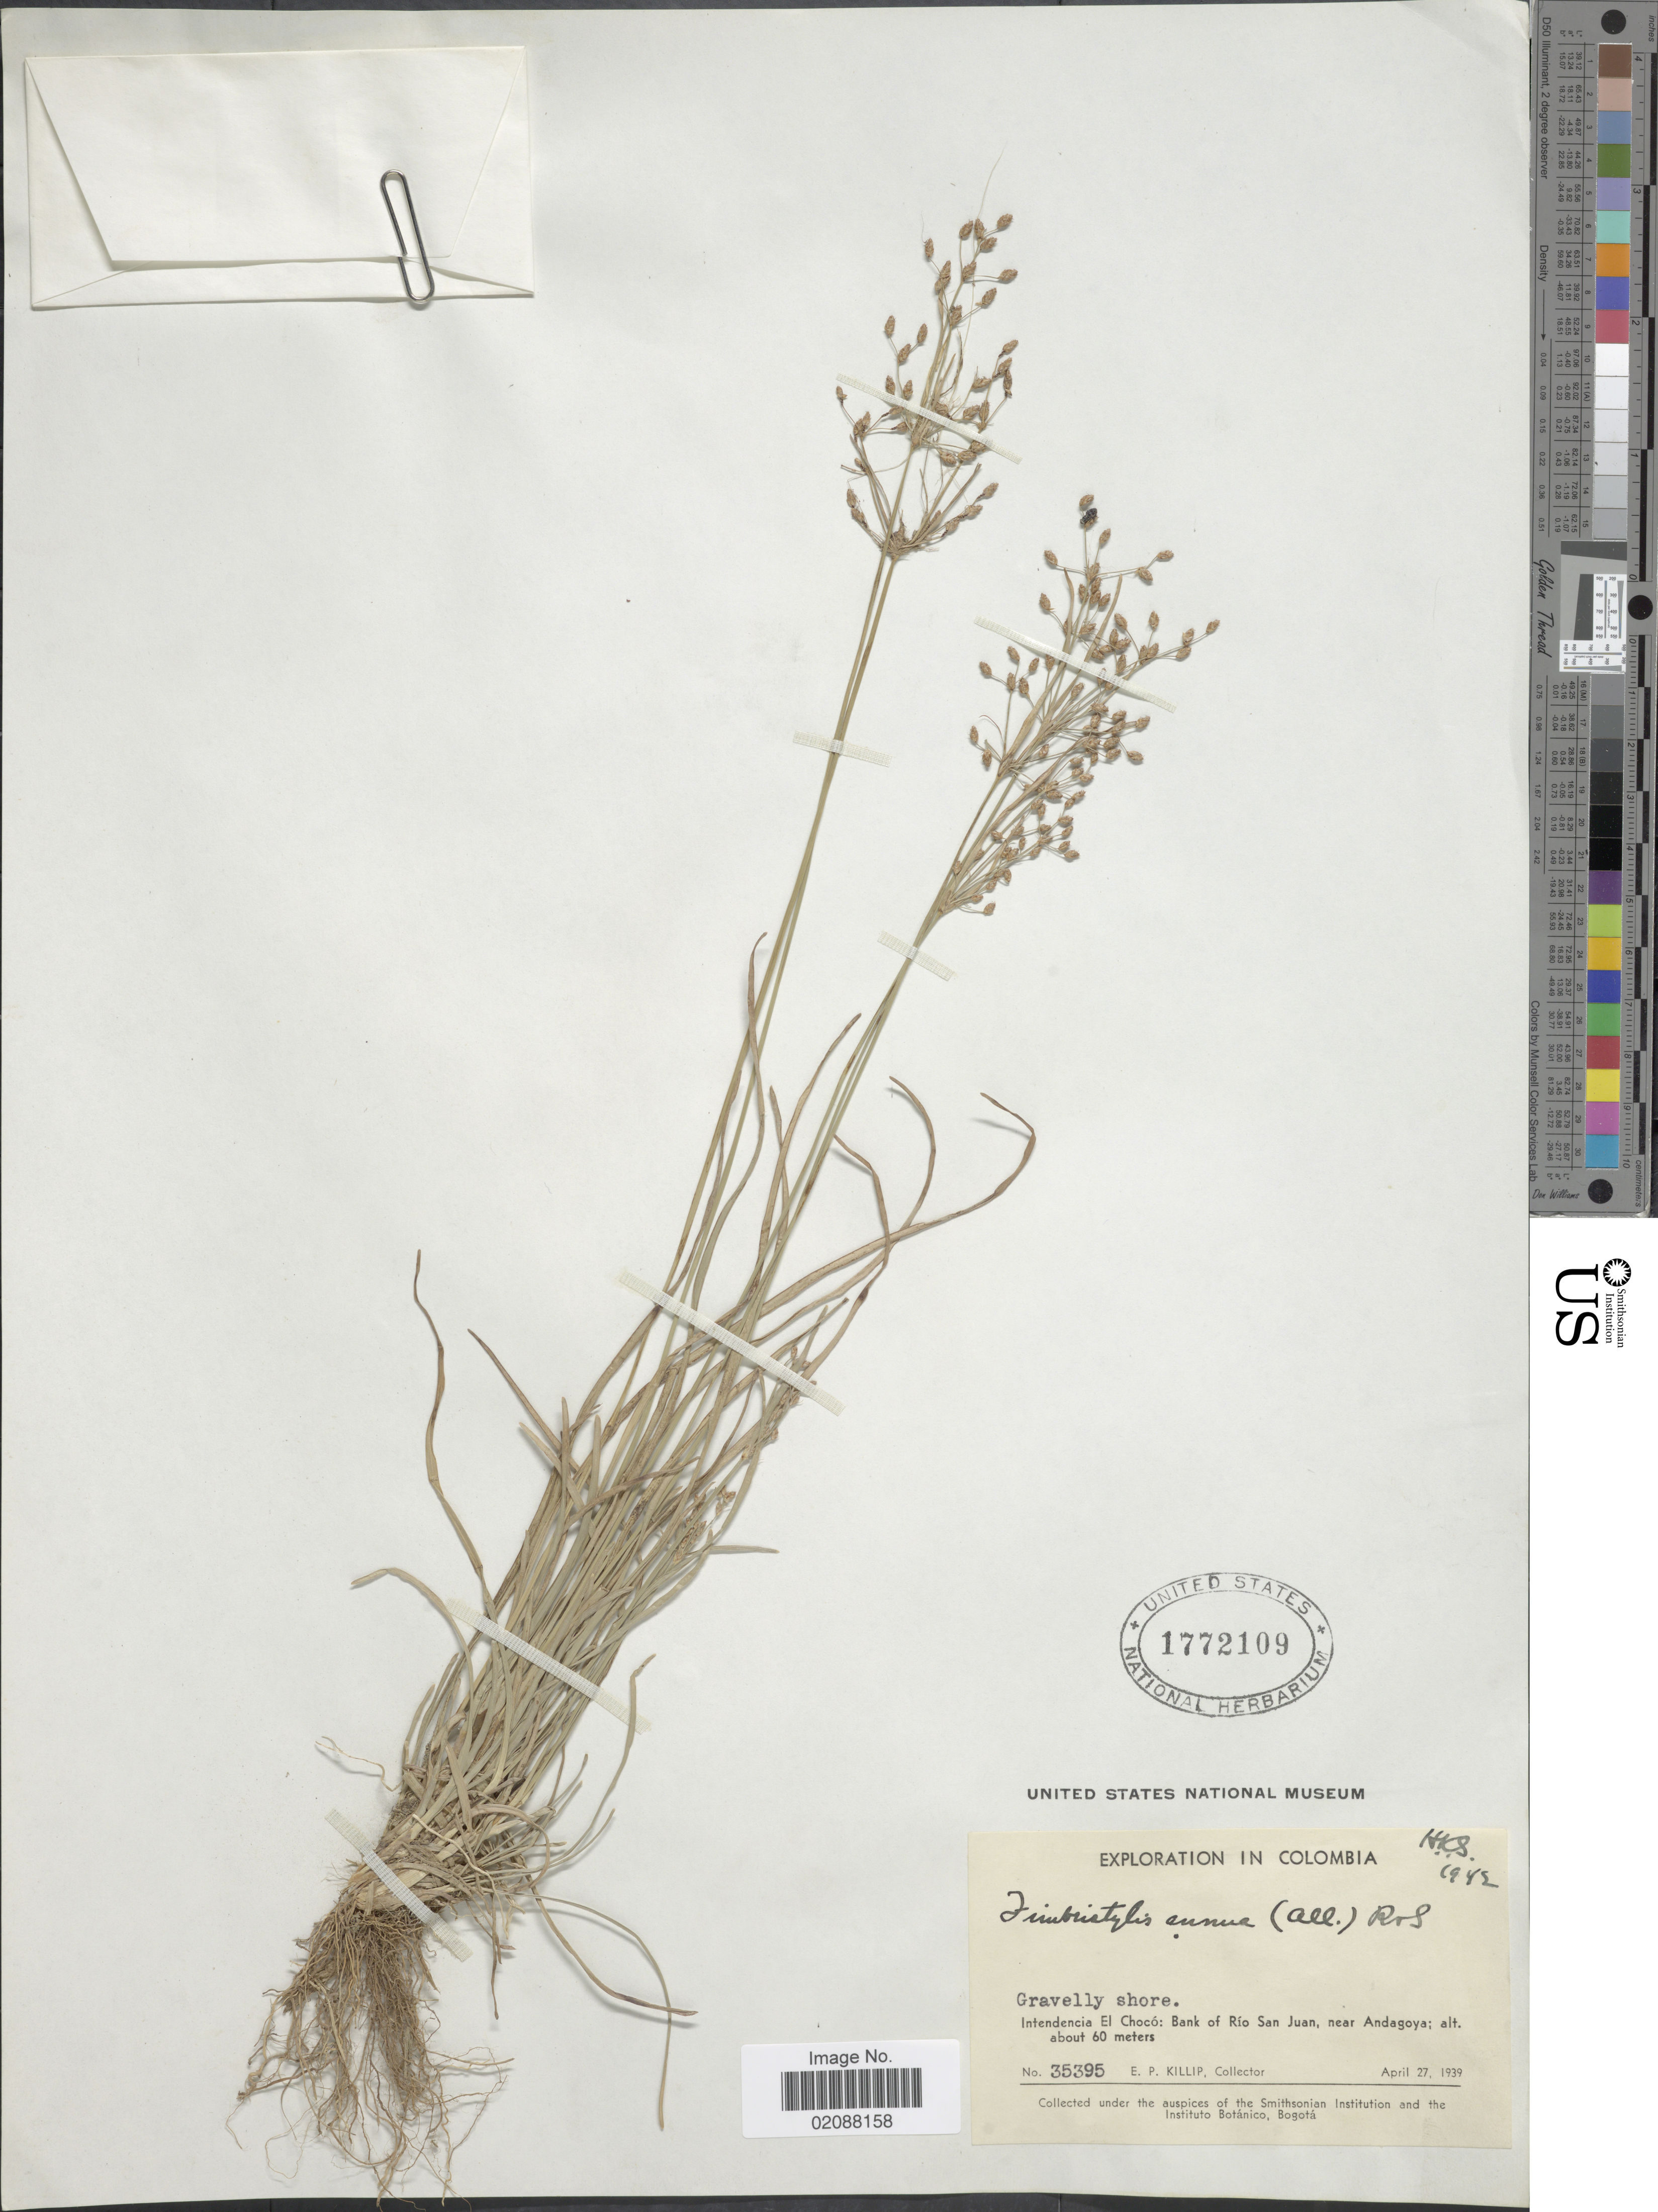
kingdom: Plantae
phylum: Tracheophyta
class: Liliopsida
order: Poales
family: Cyperaceae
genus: Fimbristylis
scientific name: Fimbristylis annua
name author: (All.) Roem. & Schult.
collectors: E. P. Killip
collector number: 35395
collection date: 1939-04-27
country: Colombia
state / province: Chocó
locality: Gravelly shore, Intendencia El Choco: bank of Rio San Juan, near Andagoya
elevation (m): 60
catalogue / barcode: US 1772109